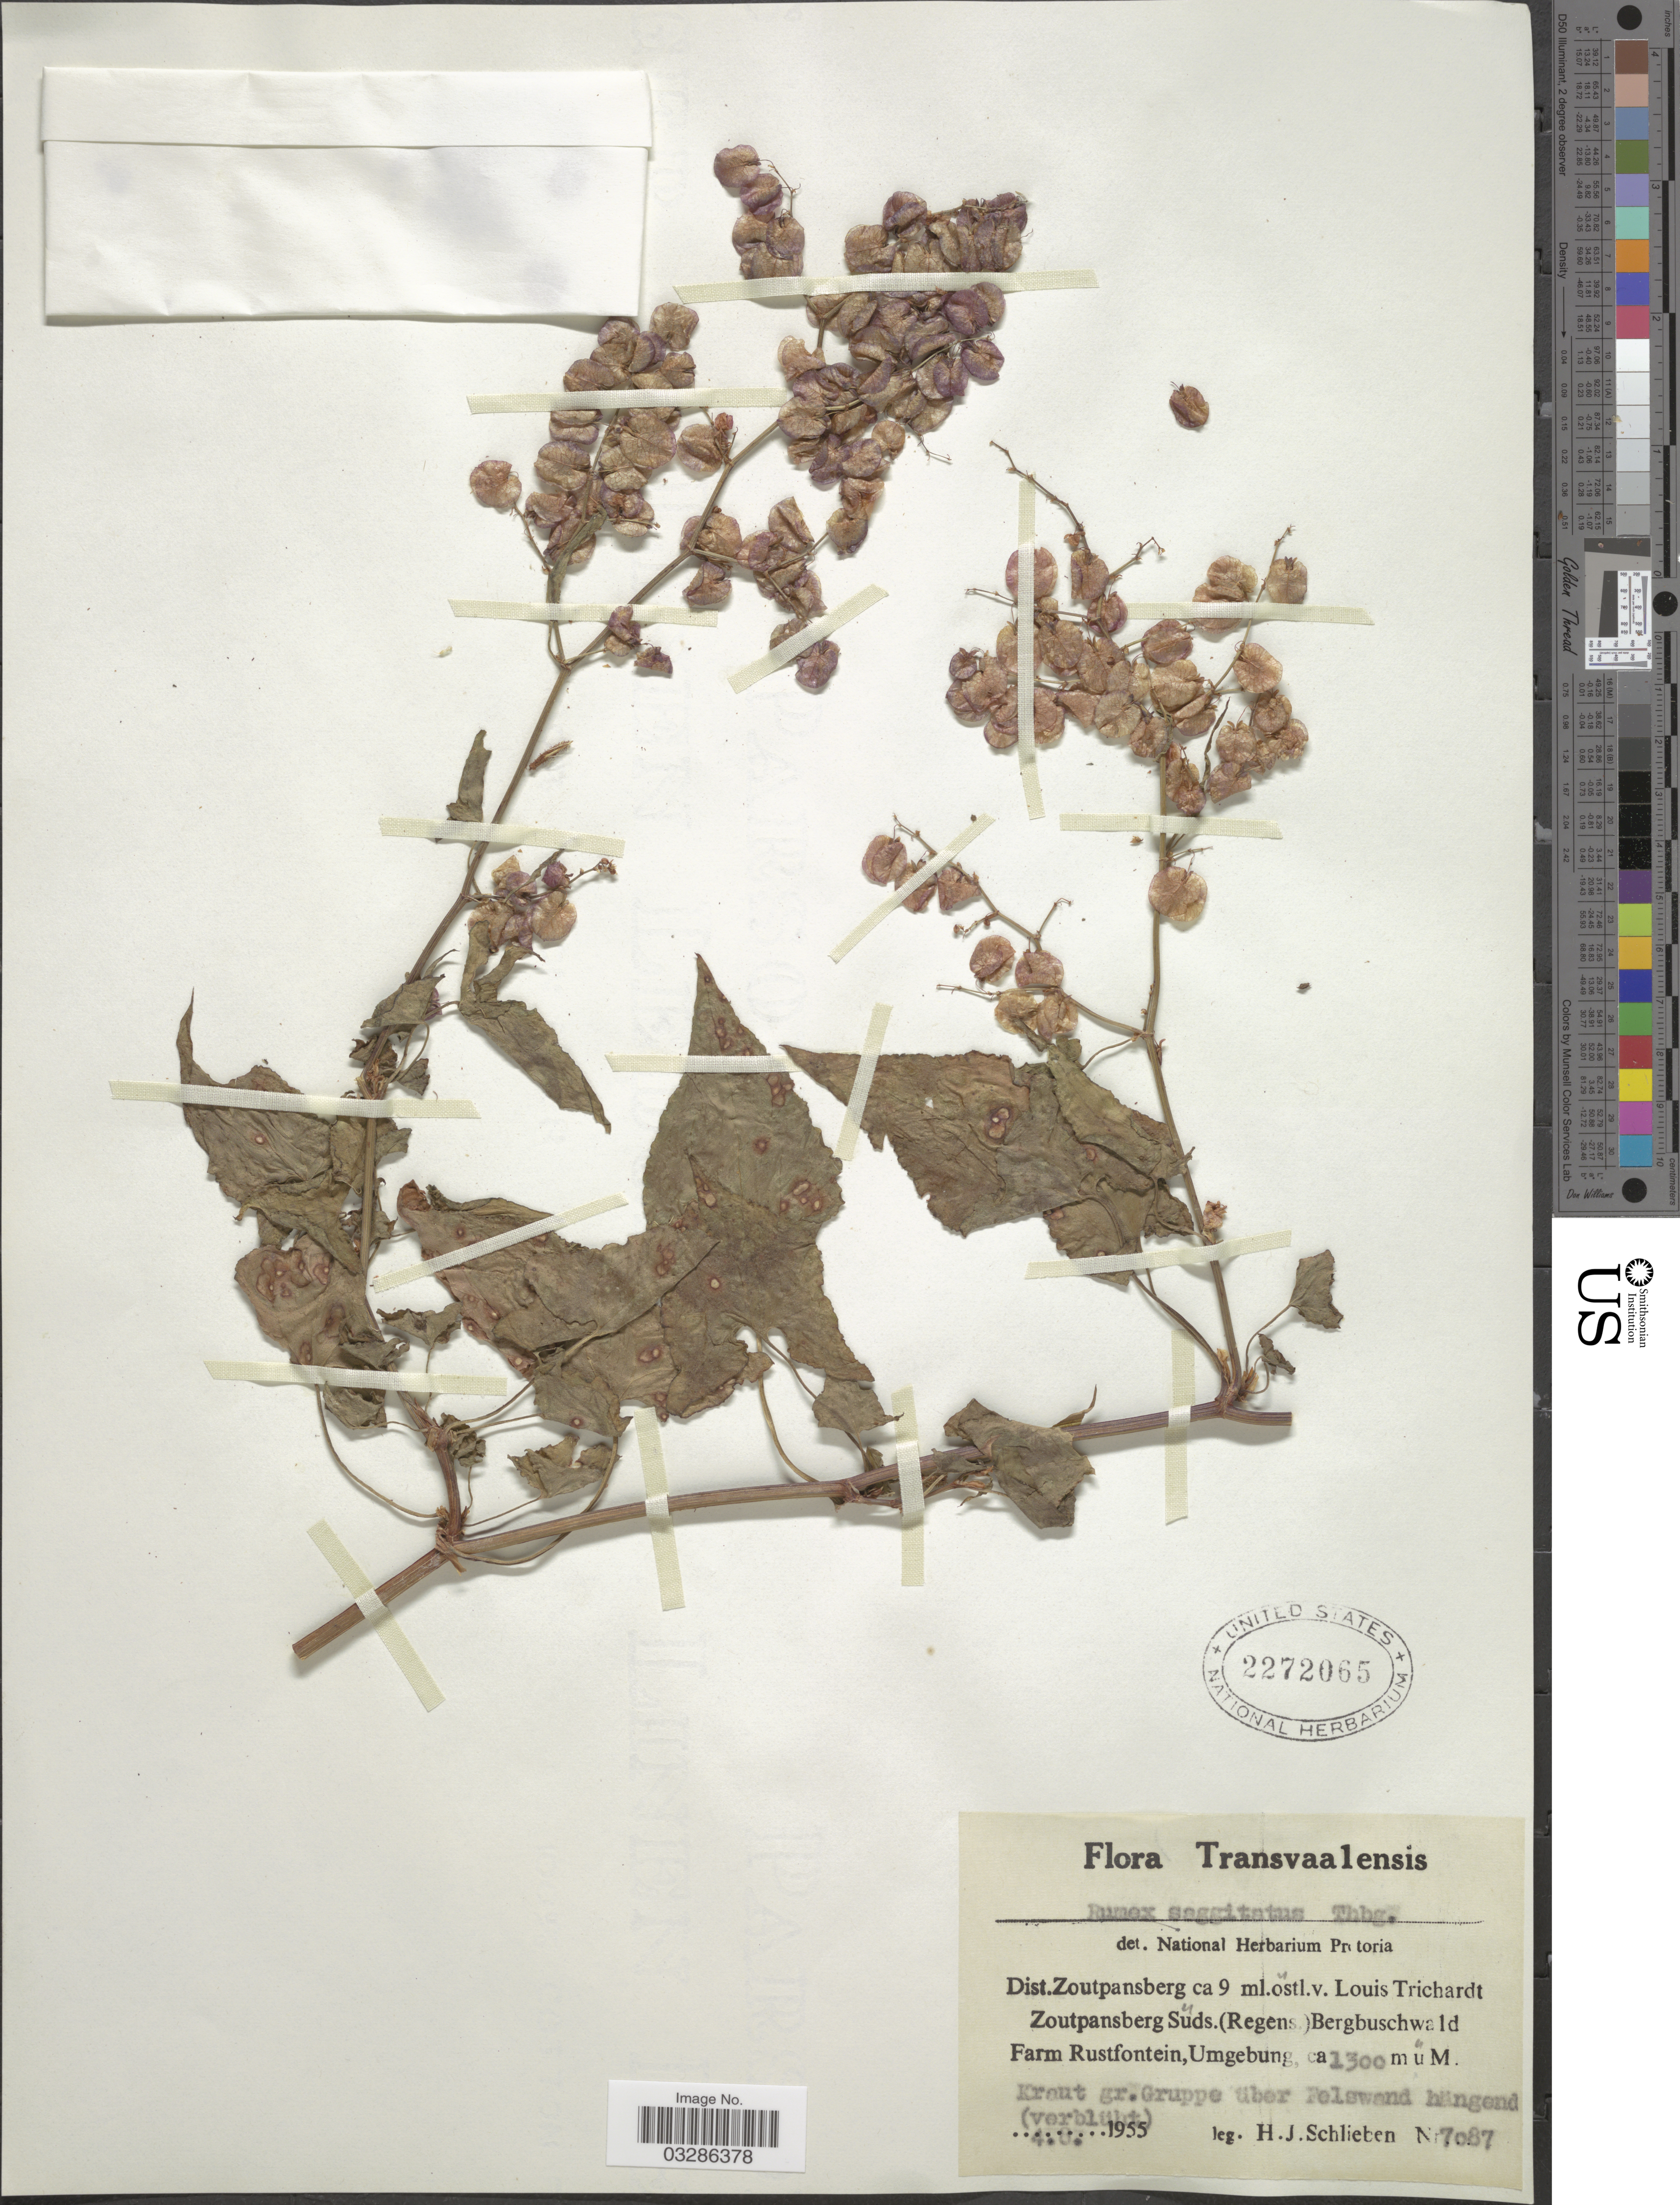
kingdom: Plantae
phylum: Tracheophyta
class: Magnoliopsida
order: Caryophyllales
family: Polygonaceae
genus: Rumex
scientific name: Rumex sagittatus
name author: Thunb.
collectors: H. J. Schlieben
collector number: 7087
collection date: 1955-08-04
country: South Africa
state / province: Limpopo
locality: Transvaalensis. Dist. Zoutpansberg ca 9 ml. östl. v. Louis Trichardt. Zoutpansberg Süds. (Regens) Bergbuschwald Farm Rustfontein.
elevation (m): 1300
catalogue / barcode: US 2272065